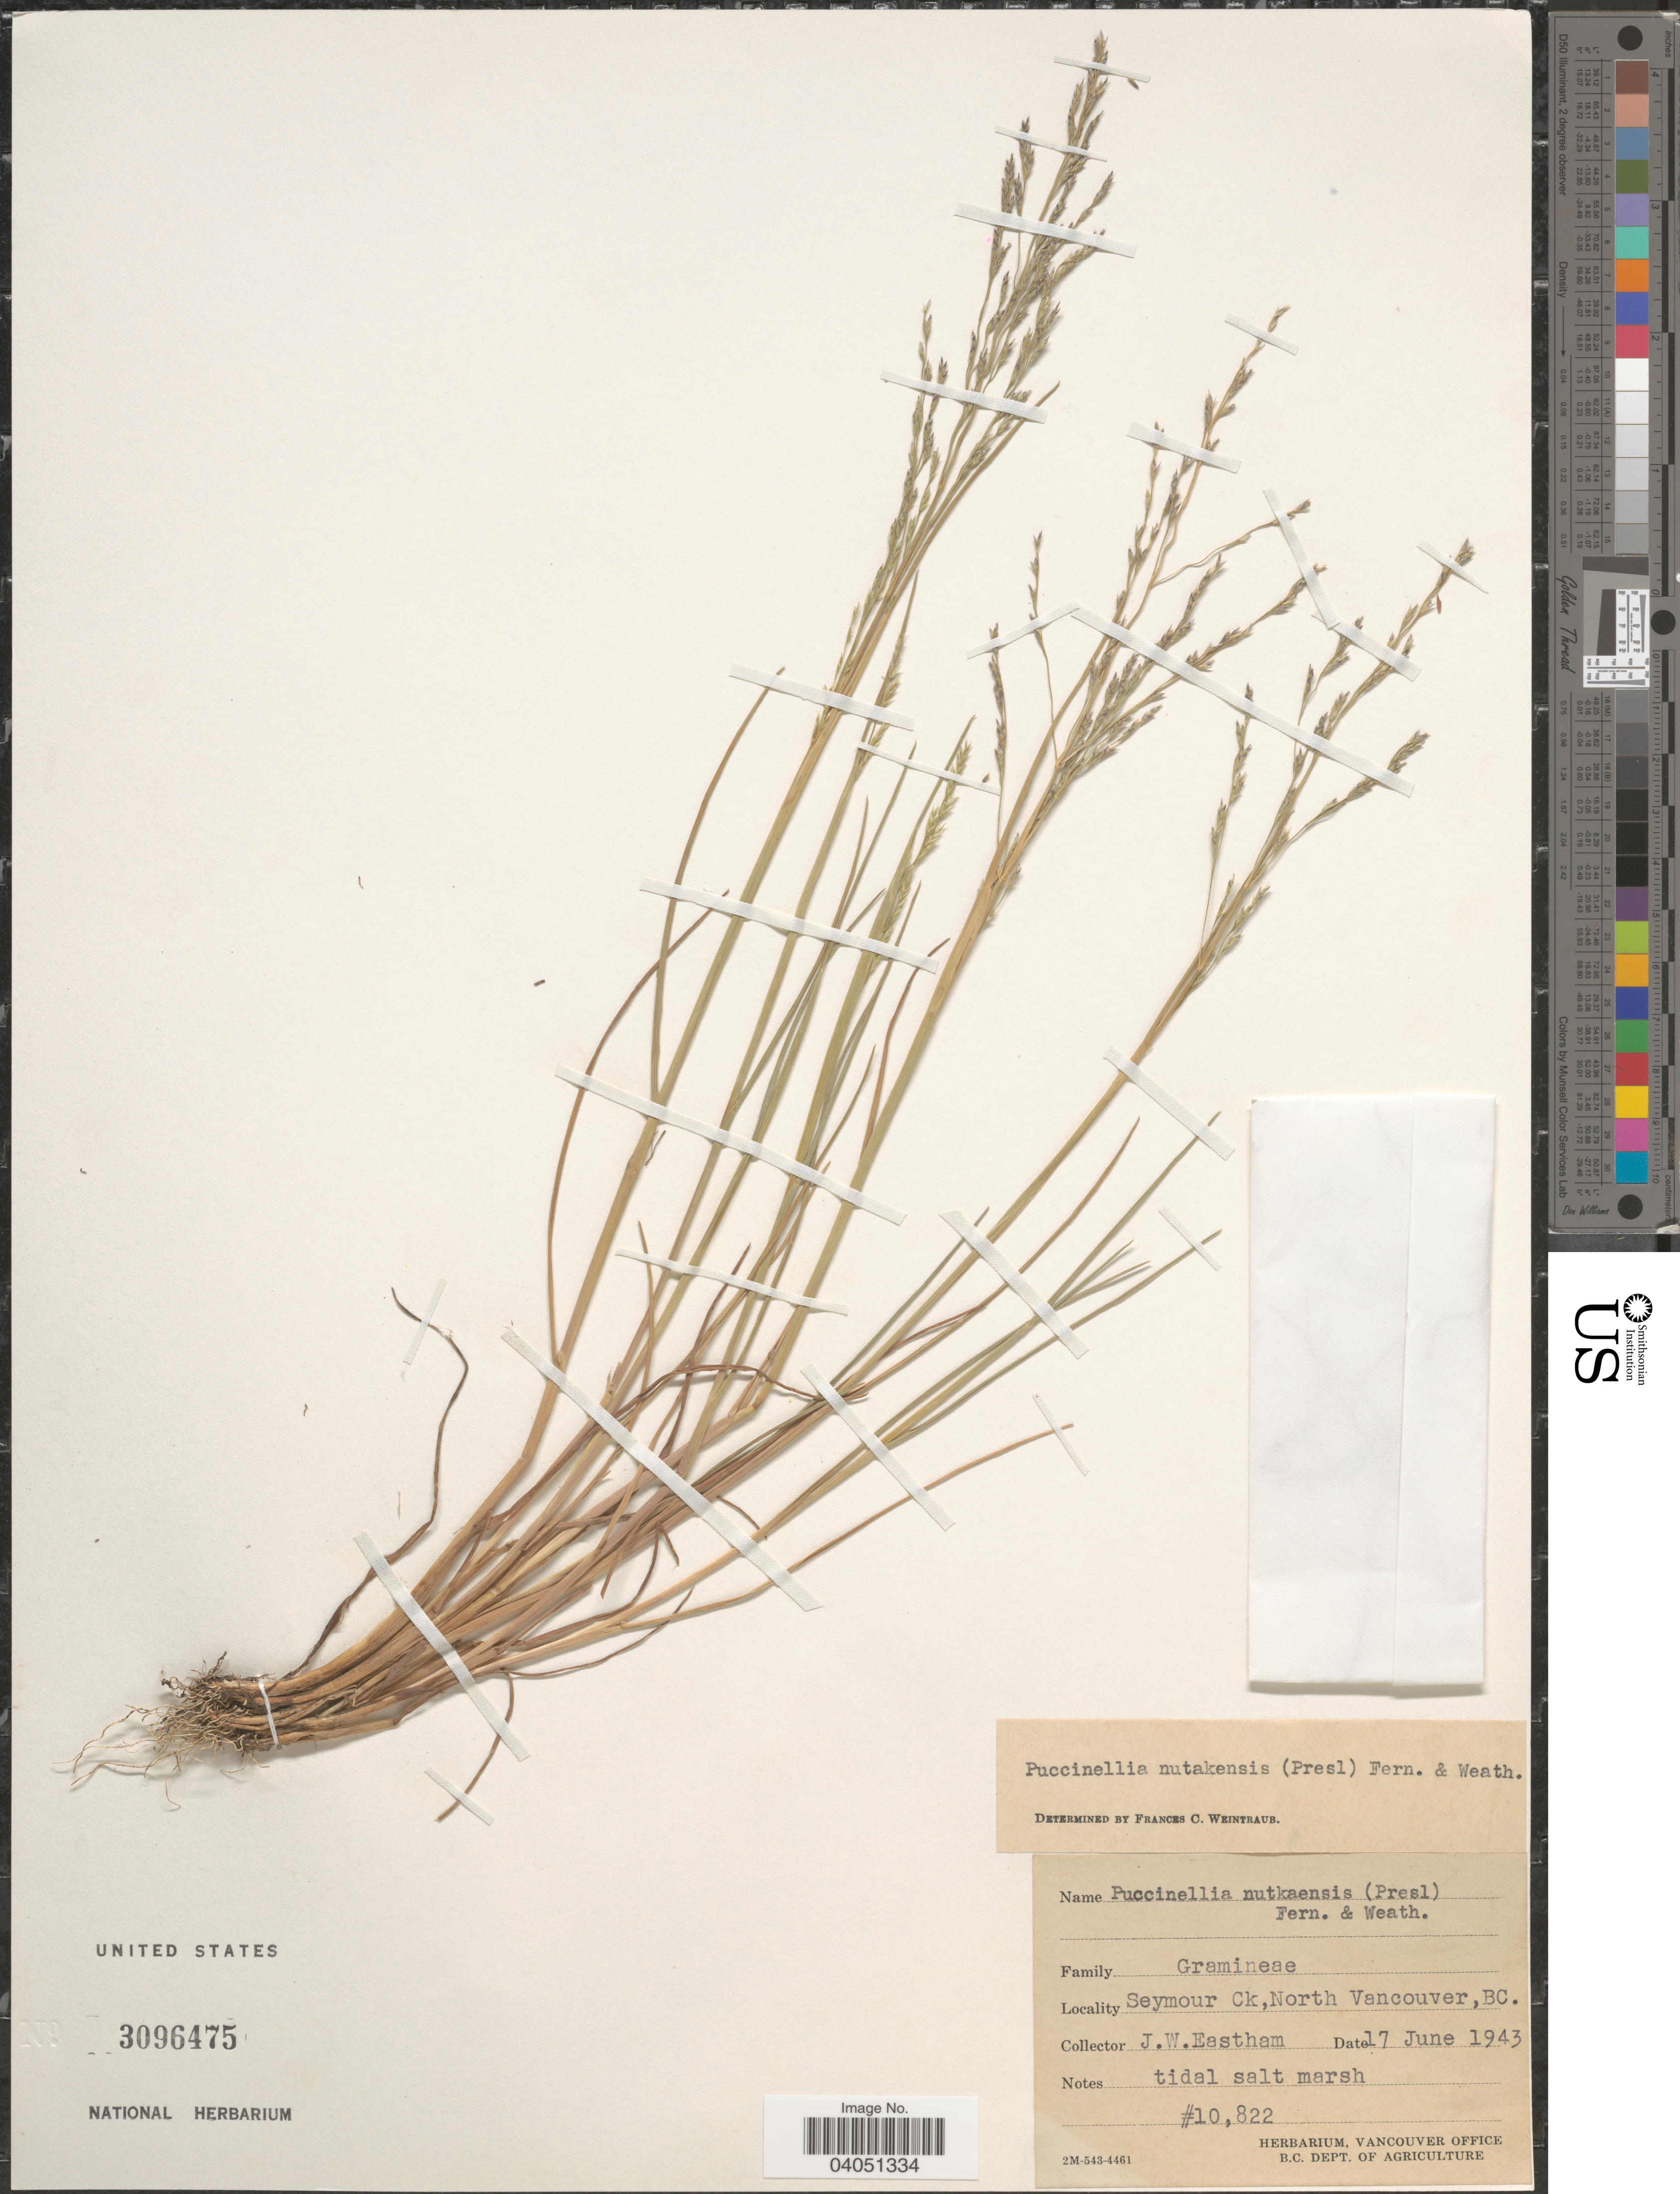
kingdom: Plantae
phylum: Tracheophyta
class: Liliopsida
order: Poales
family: Poaceae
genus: Puccinellia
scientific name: Puccinellia nutkaensis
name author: (J. Presl) Fernald & Weath.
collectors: J. Eastham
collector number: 10822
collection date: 1943-06-17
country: Canada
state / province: British Columbia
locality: Seymour Ck, North Vancouver.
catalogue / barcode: US 3096475